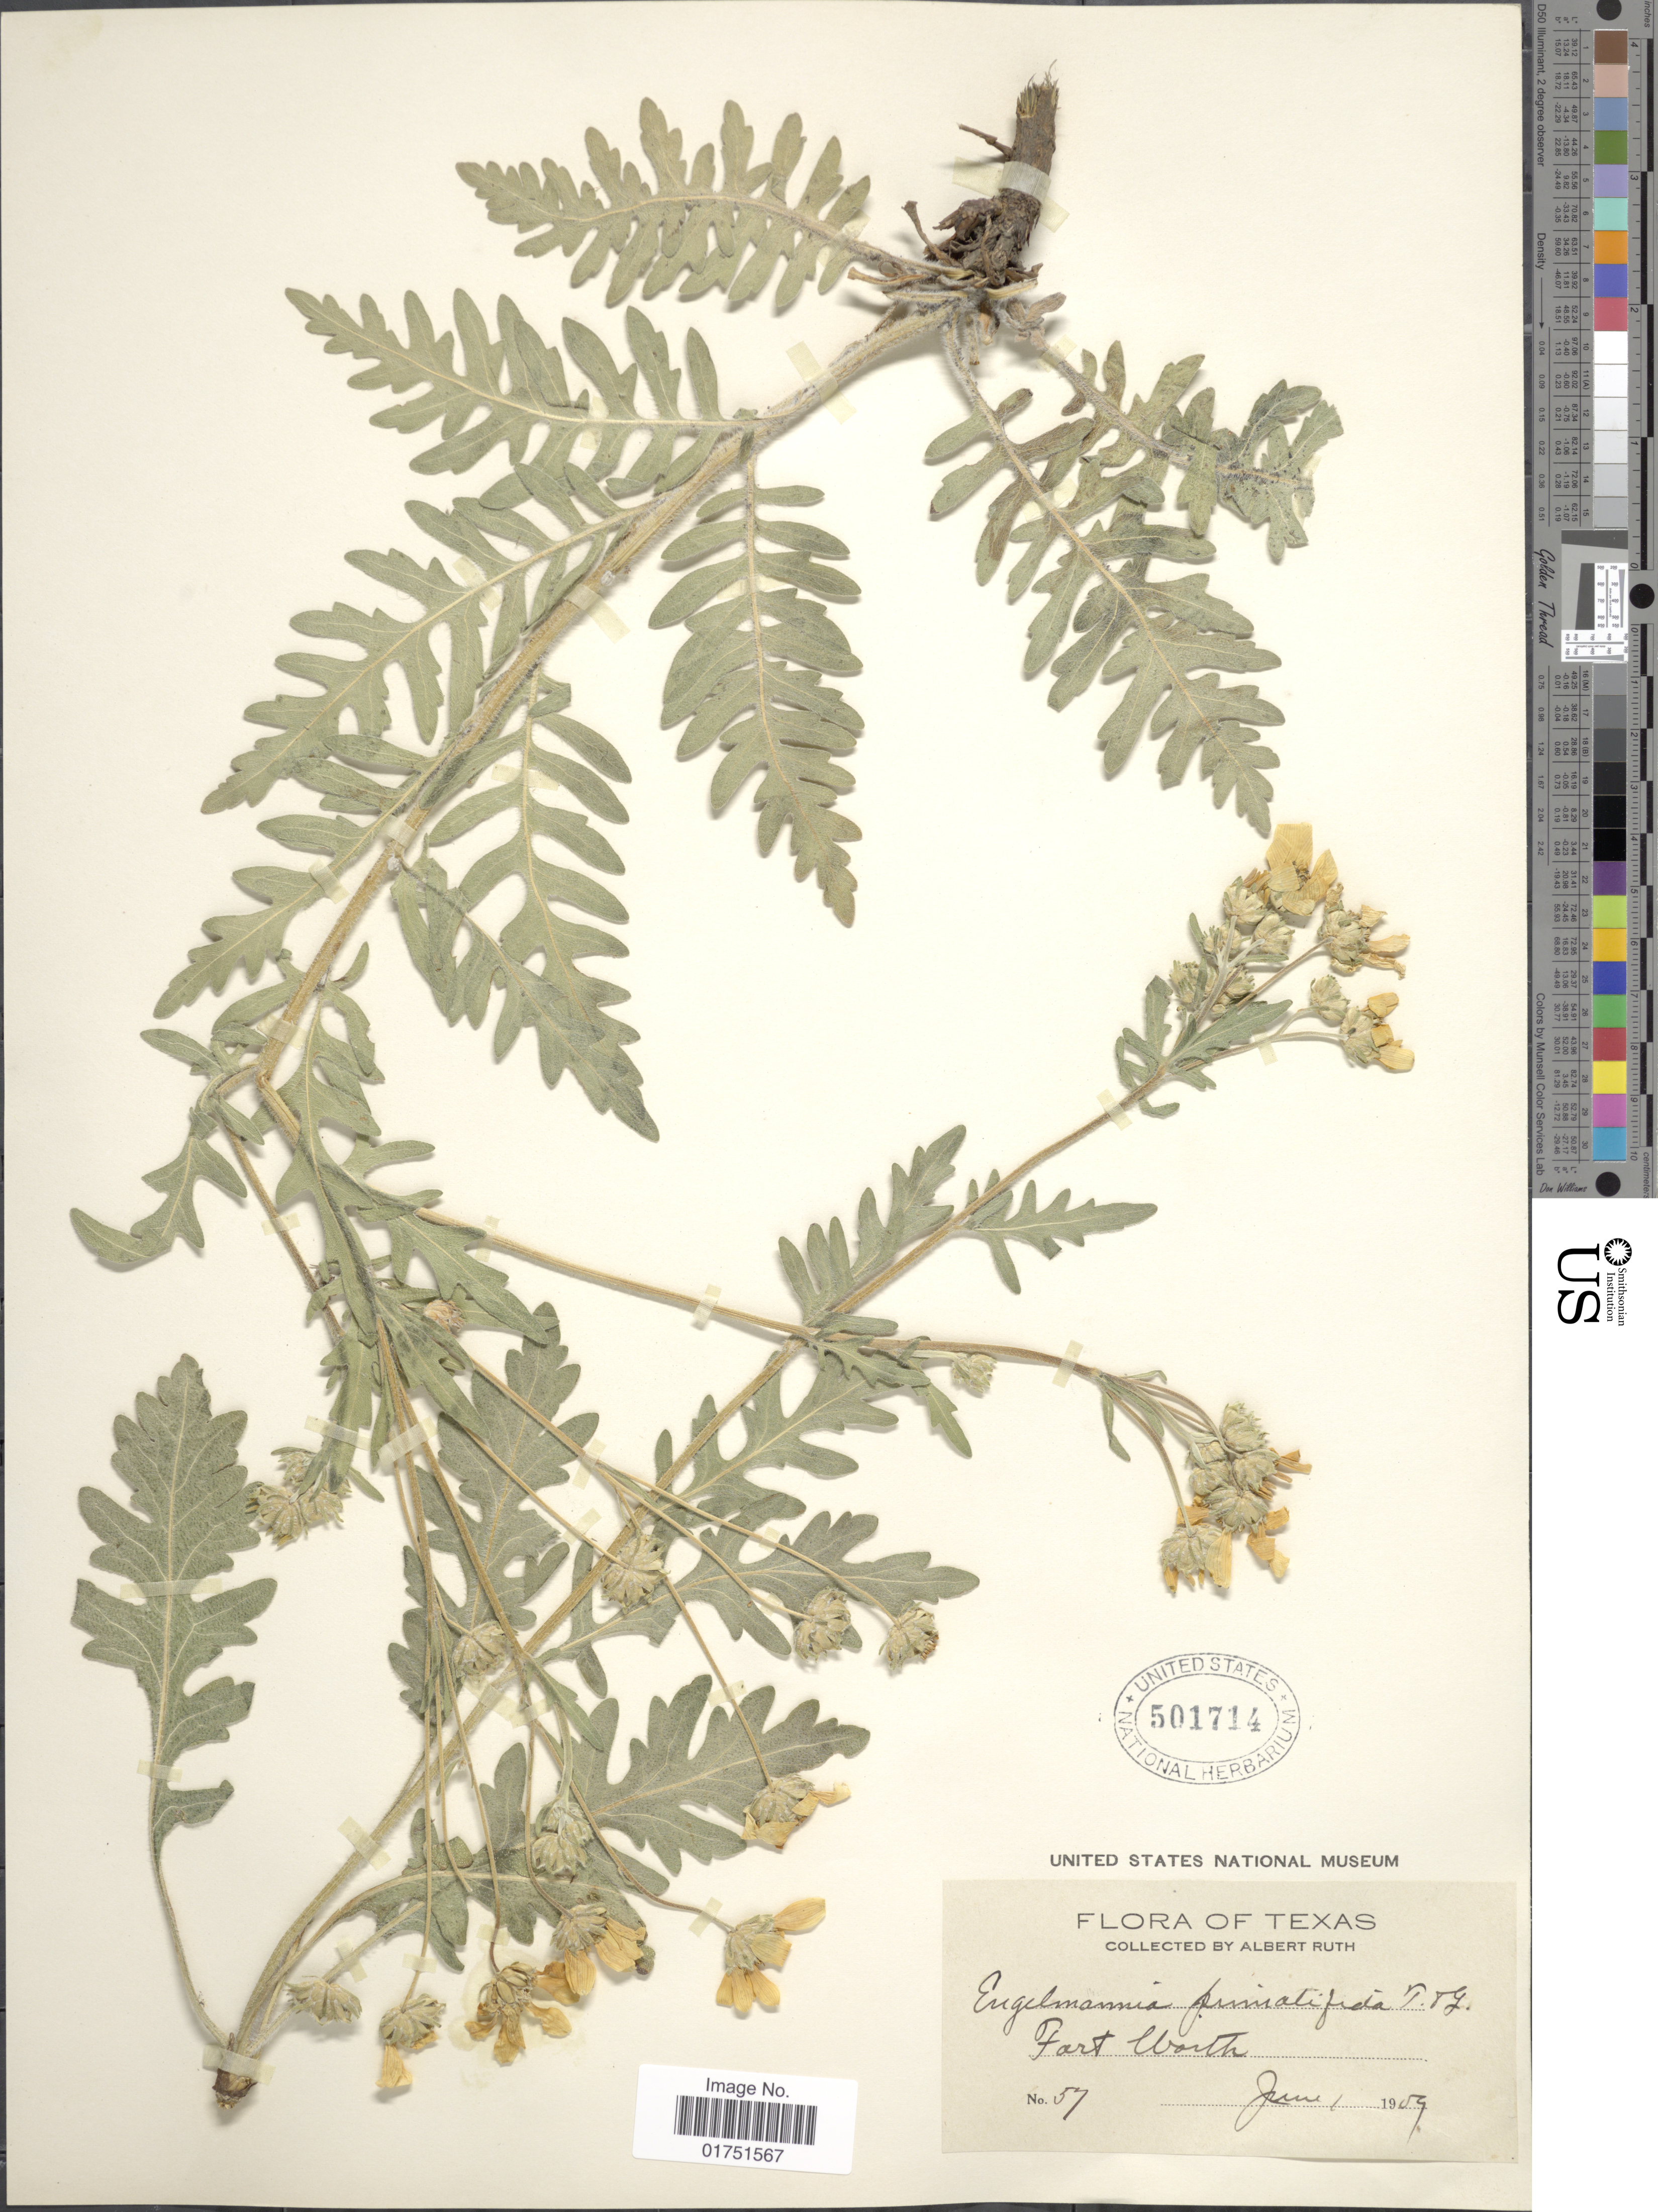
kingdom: Plantae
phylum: Tracheophyta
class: Magnoliopsida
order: Asterales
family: Asteraceae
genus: Engelmannia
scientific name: Engelmannia pinnatifida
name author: Torr. & A. Gray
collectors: A. Ruth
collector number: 57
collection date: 1909-06-01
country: United States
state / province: Texas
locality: Fort Worth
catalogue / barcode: US 501714